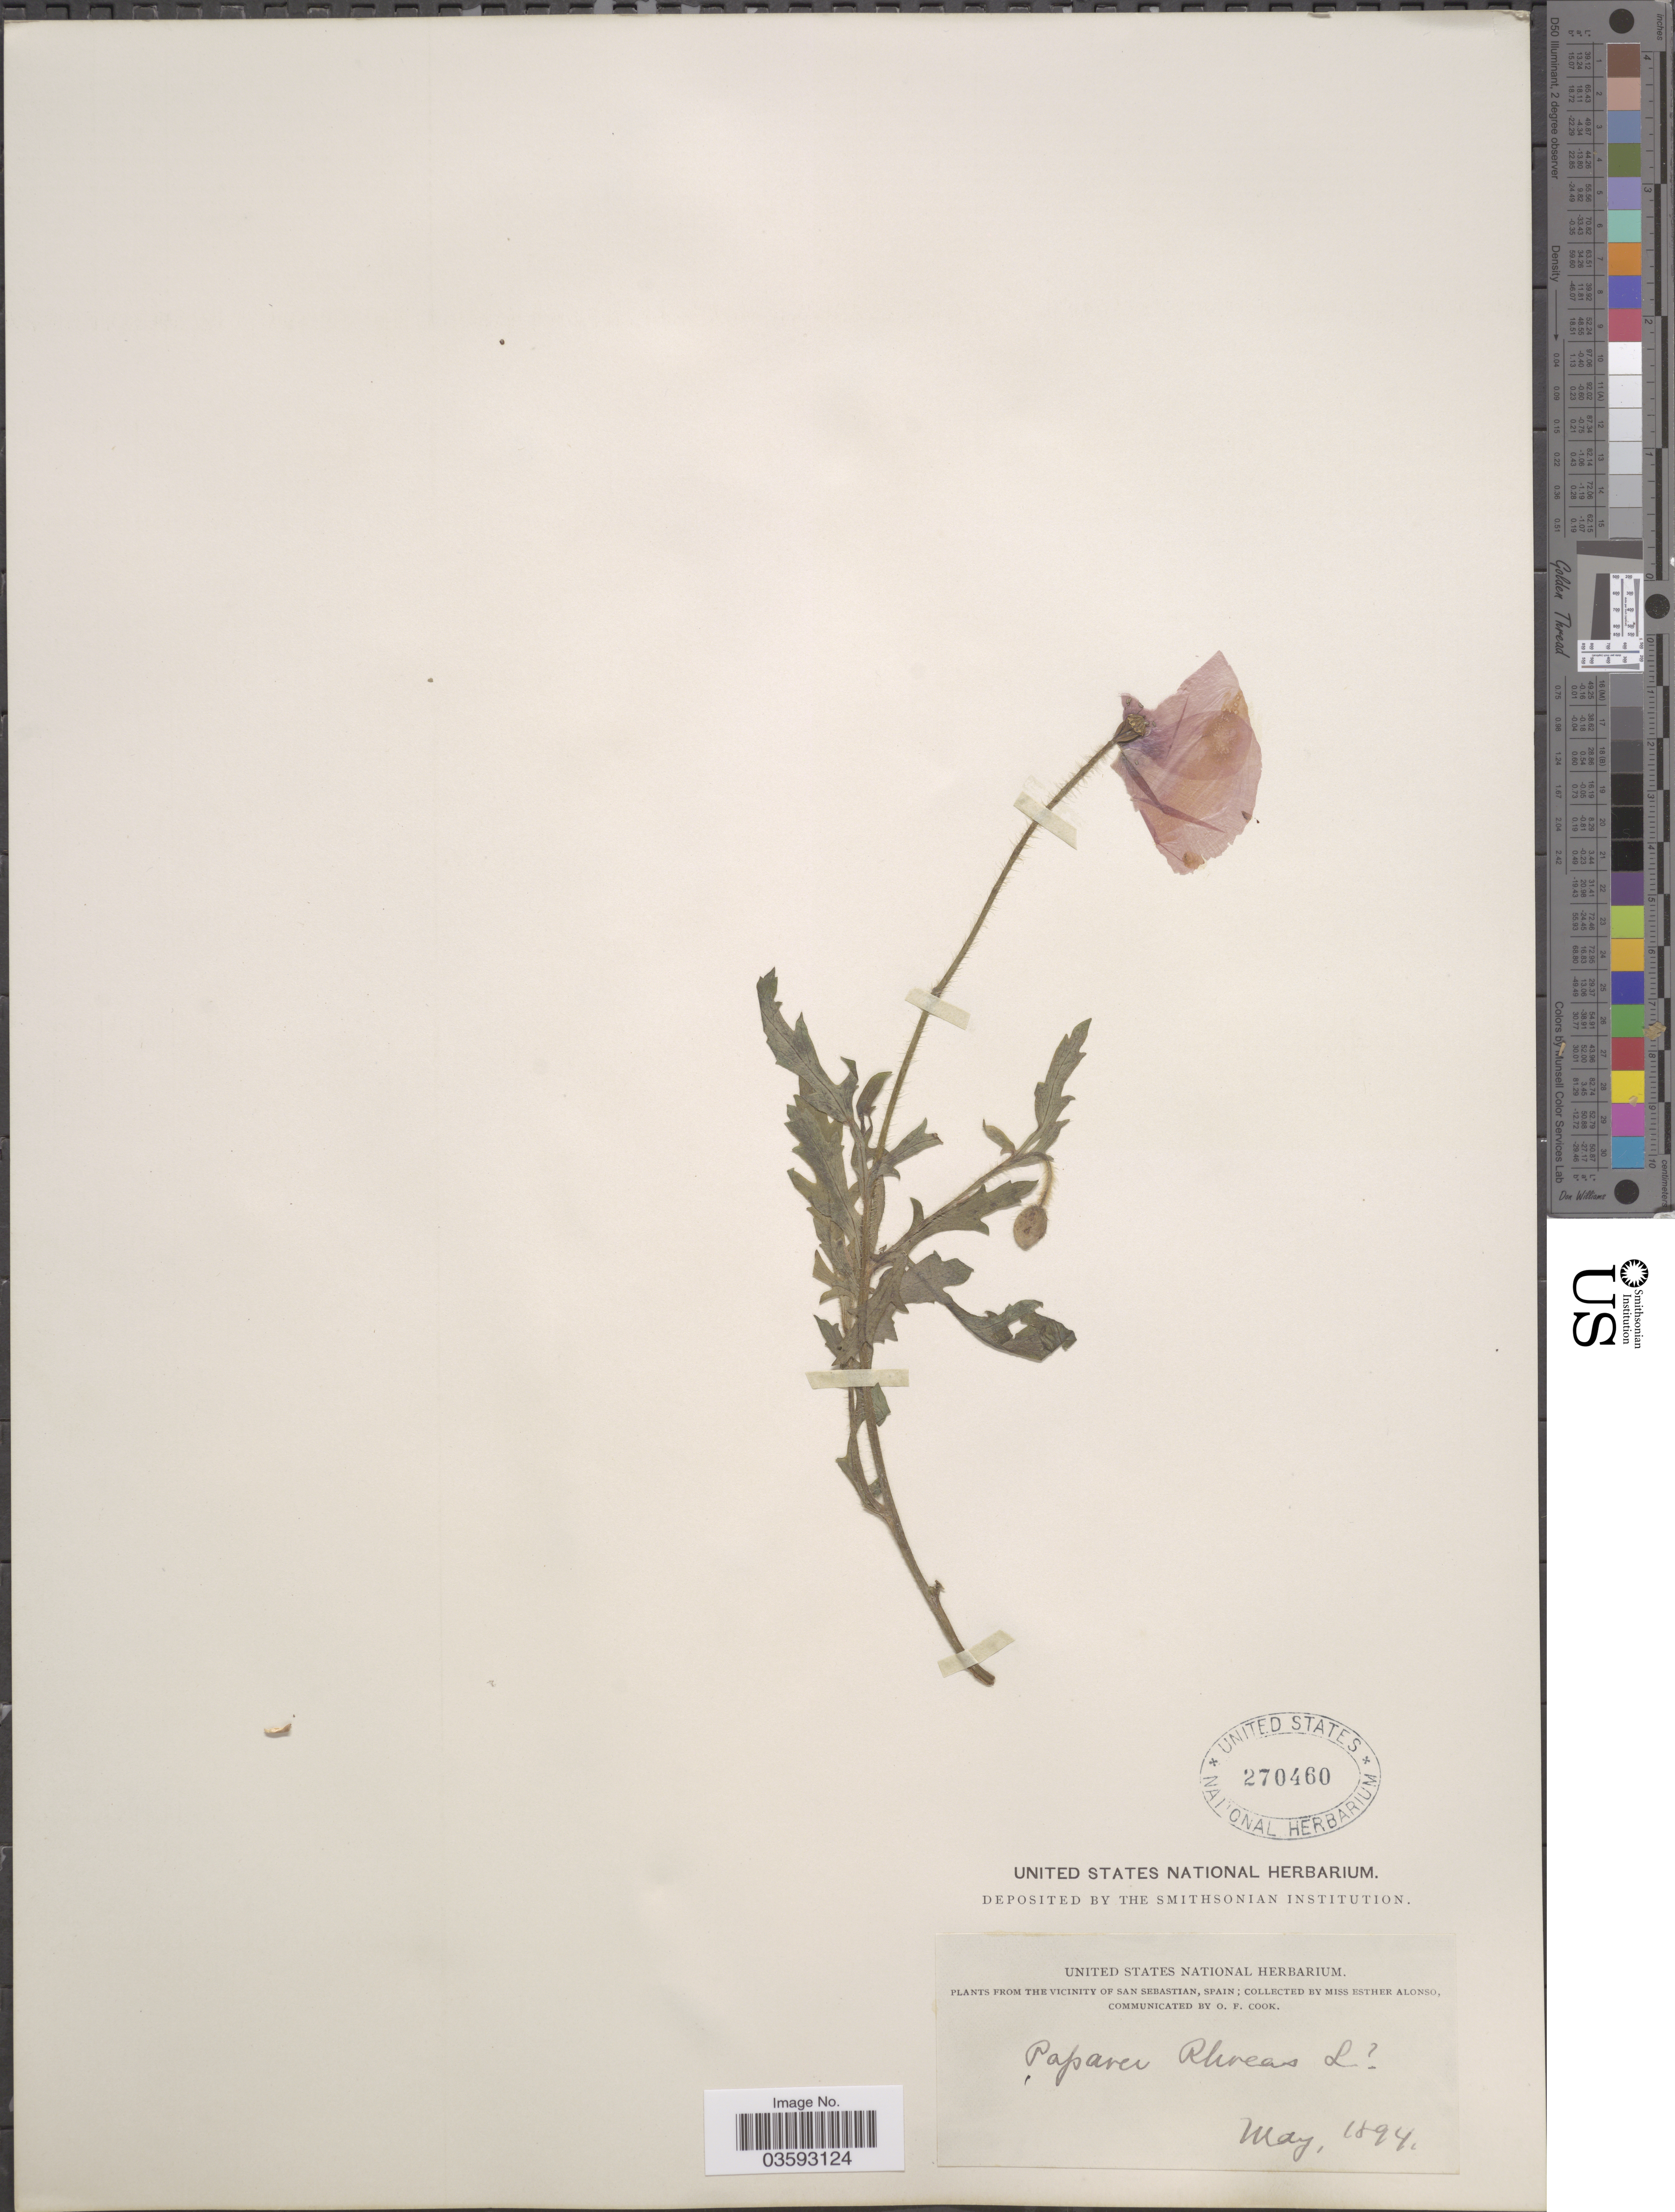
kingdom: Plantae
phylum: Tracheophyta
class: Magnoliopsida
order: Ranunculales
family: Papaveraceae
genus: Papaver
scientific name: Papaver rhoeas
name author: L.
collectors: E. Alonso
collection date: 1894-05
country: Spain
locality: The Vicinity of San Sebastian.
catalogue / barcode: US 270460